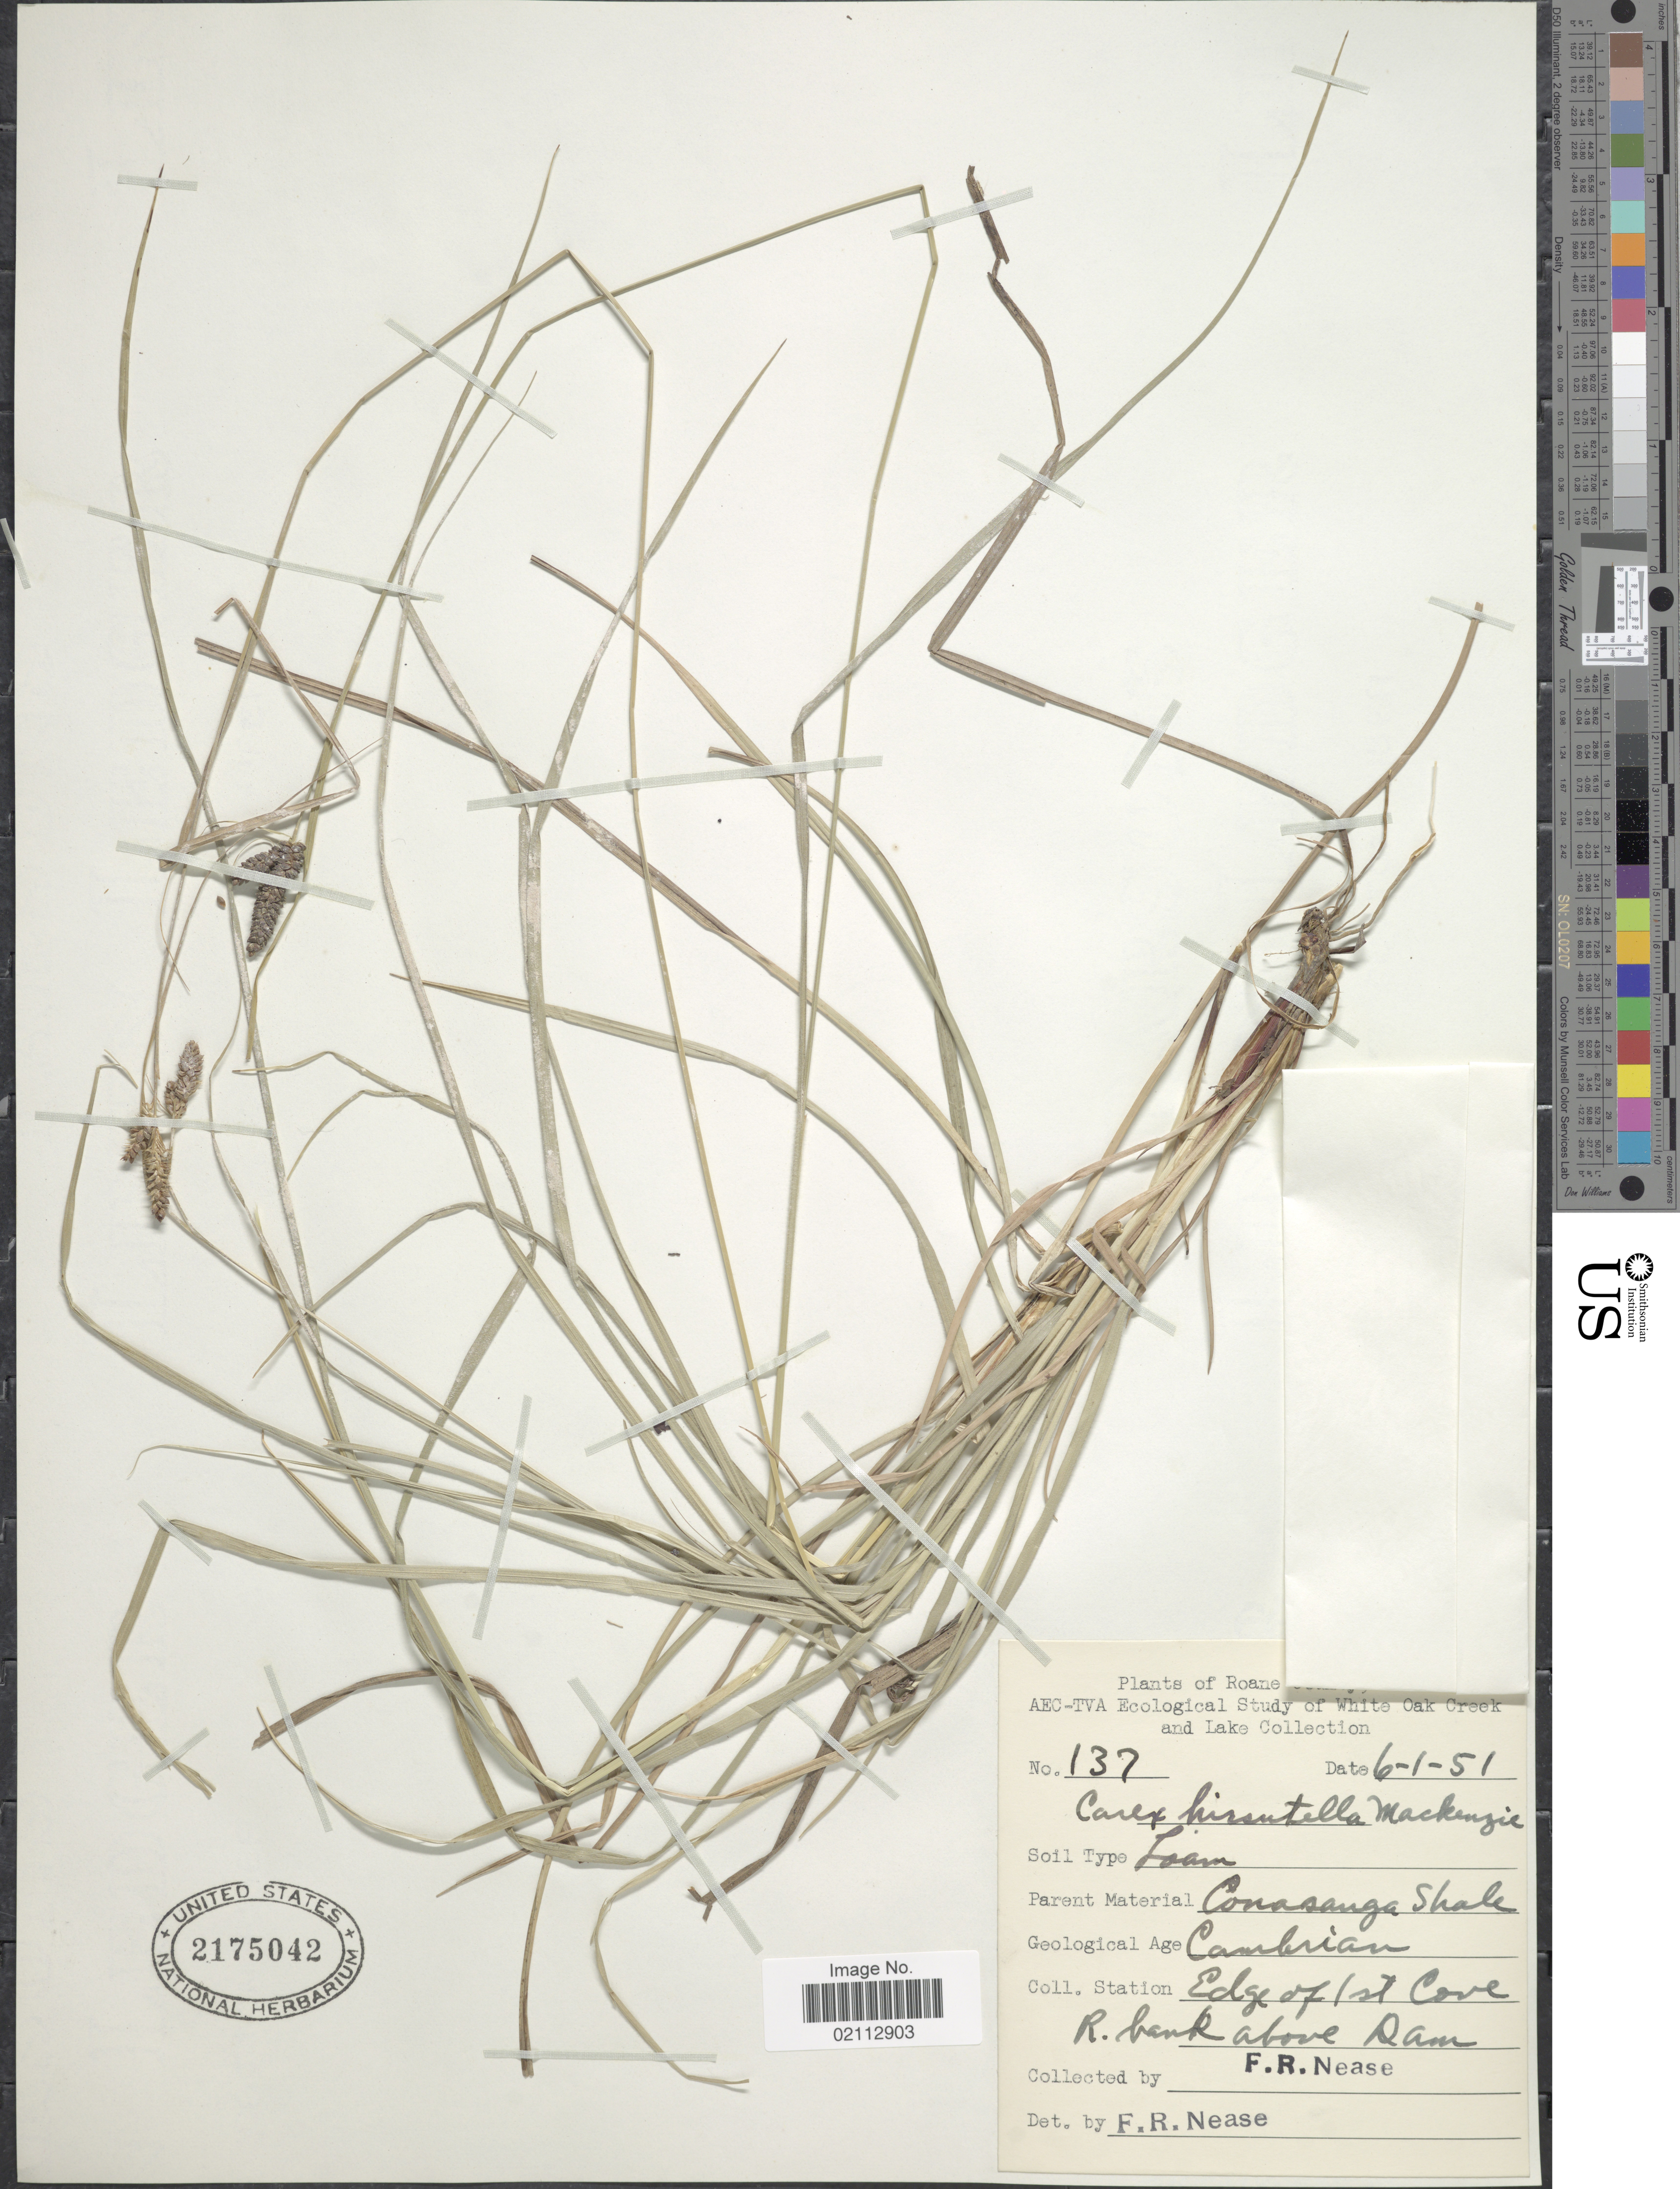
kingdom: Plantae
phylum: Tracheophyta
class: Liliopsida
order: Poales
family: Cyperaceae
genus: Carex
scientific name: Carex hirsutella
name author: Mack.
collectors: F. Nease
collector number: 137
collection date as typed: Transcribed d/m/y: 1/6/51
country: United States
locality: Roane [illegible text]. White Oak Creek and Lake. Edge of 1st Cove R. bank above Dam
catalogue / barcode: US 2175042